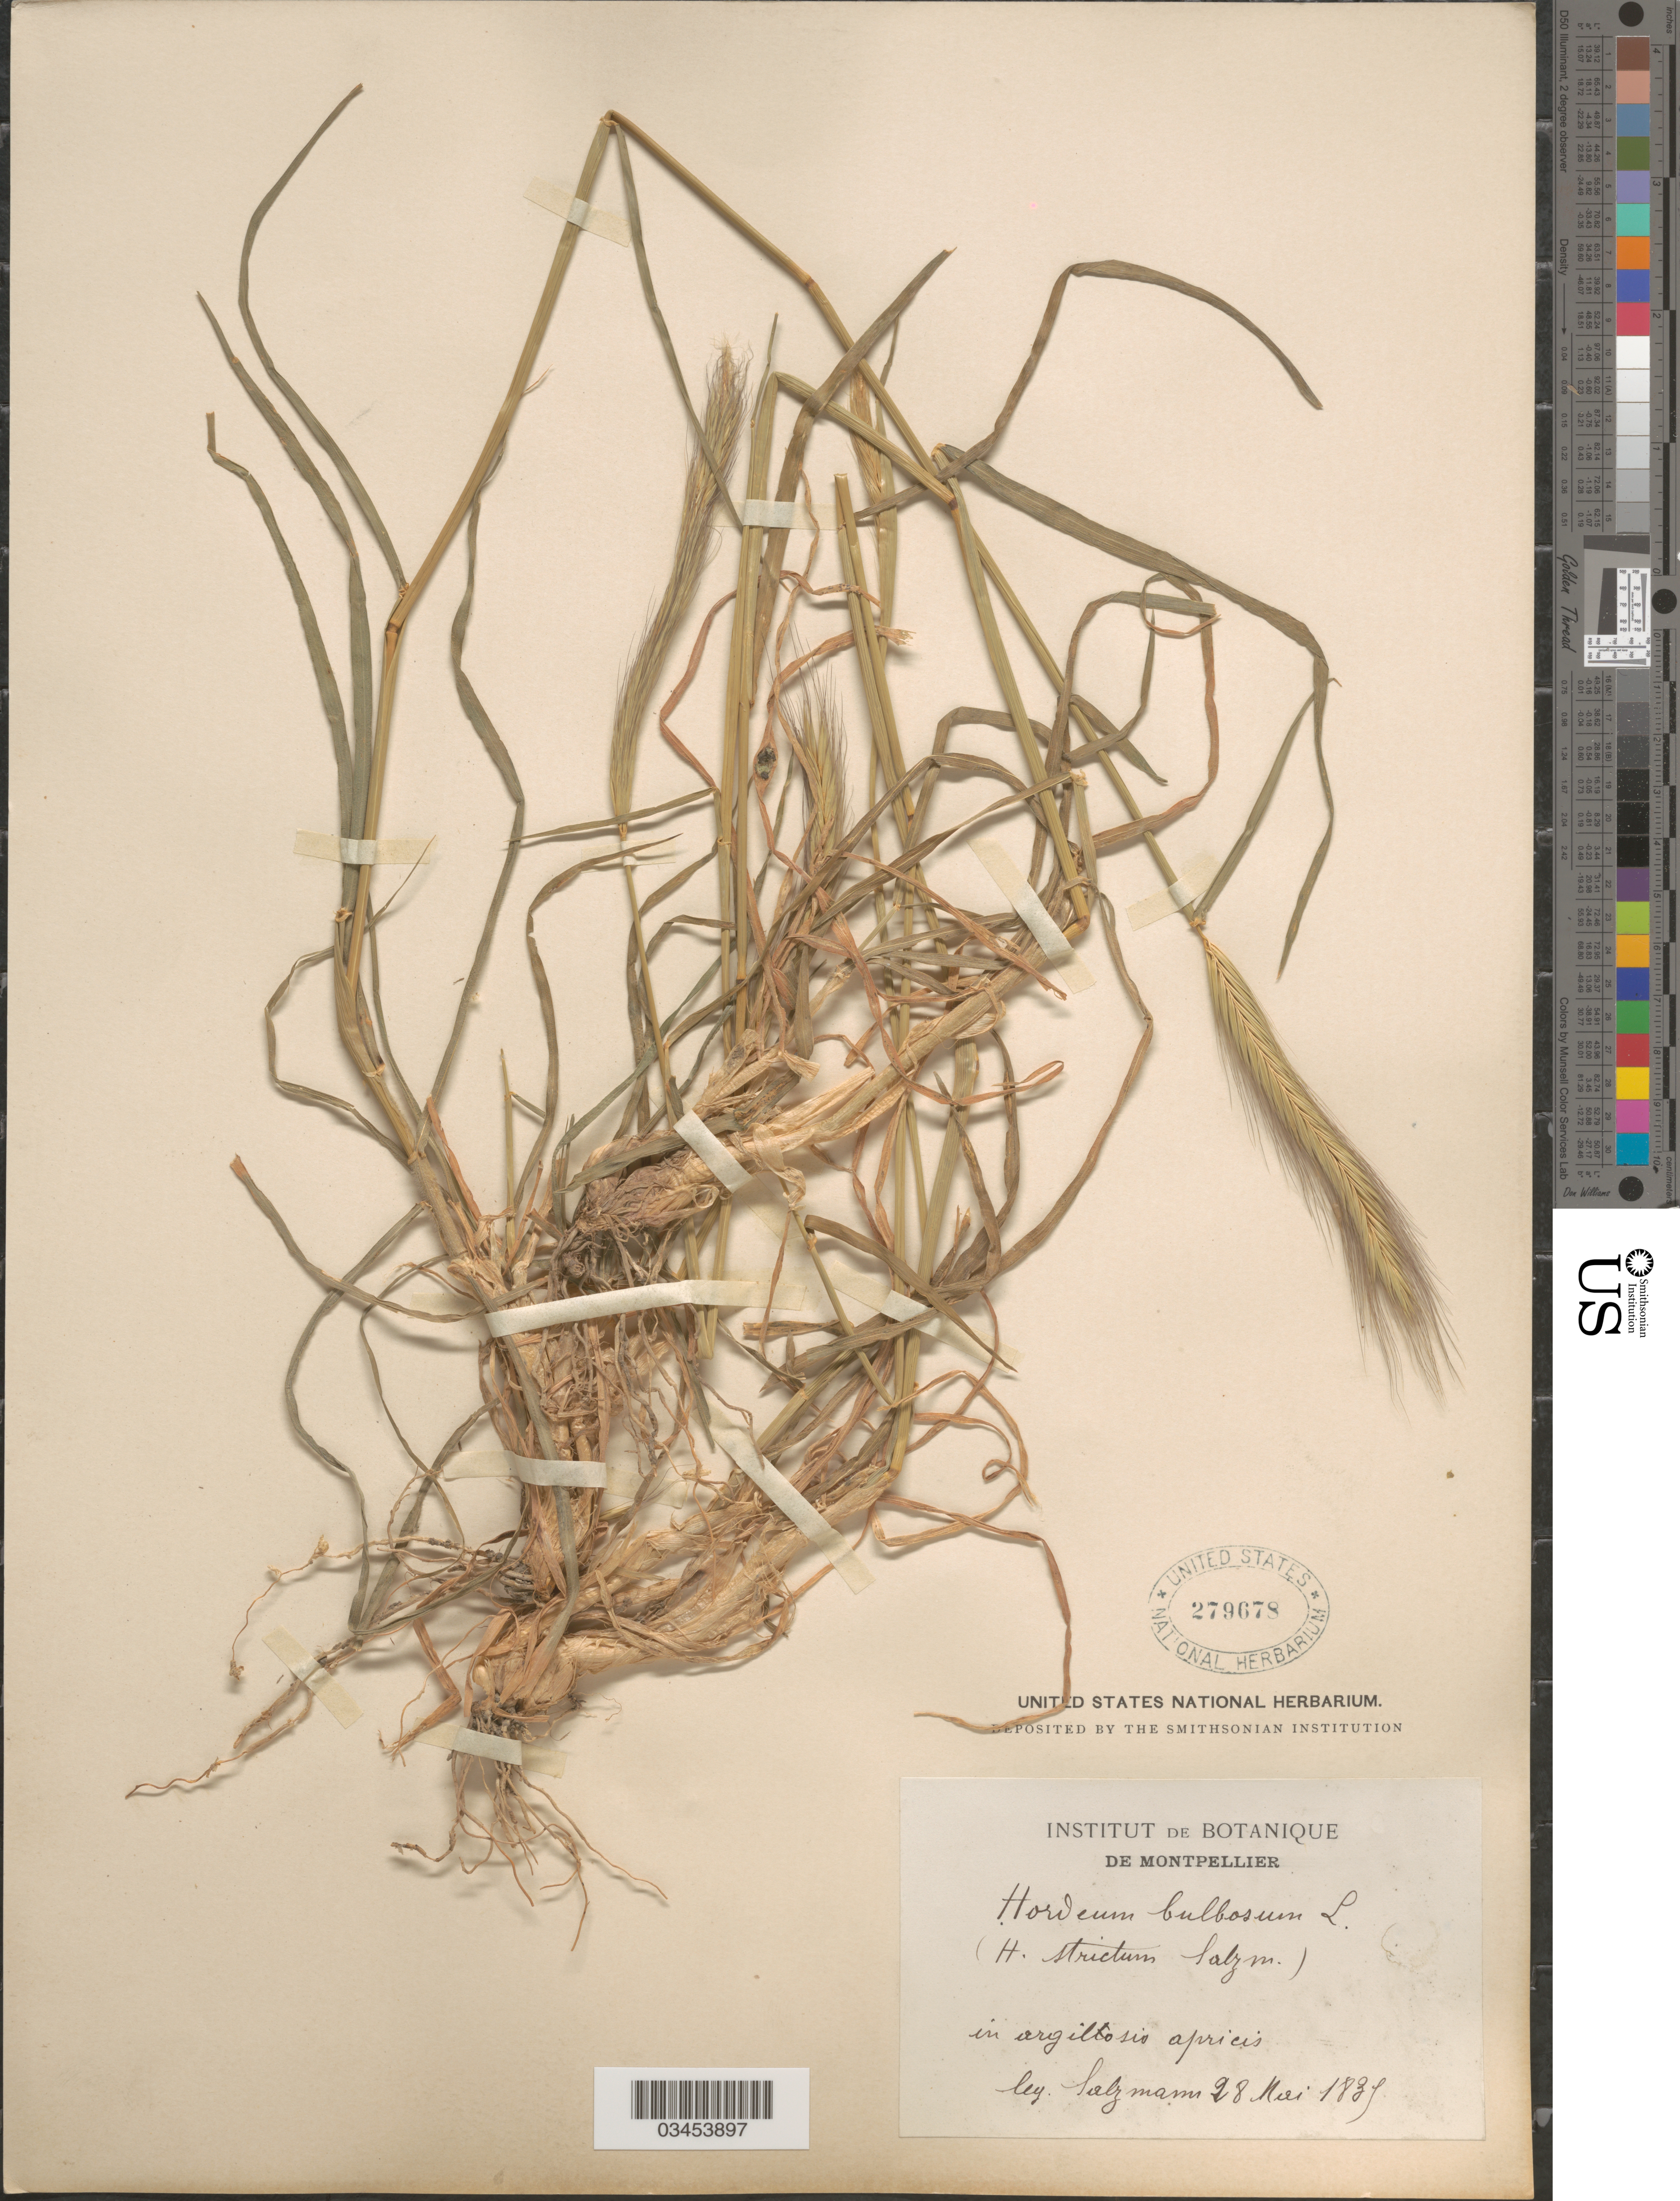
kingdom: Plantae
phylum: Tracheophyta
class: Liliopsida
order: Poales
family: Poaceae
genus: Hordeum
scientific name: Hordeum bulbosum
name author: L.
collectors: -- Salzmann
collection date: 1835-05-28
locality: In argilosis apricis.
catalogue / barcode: US 279678